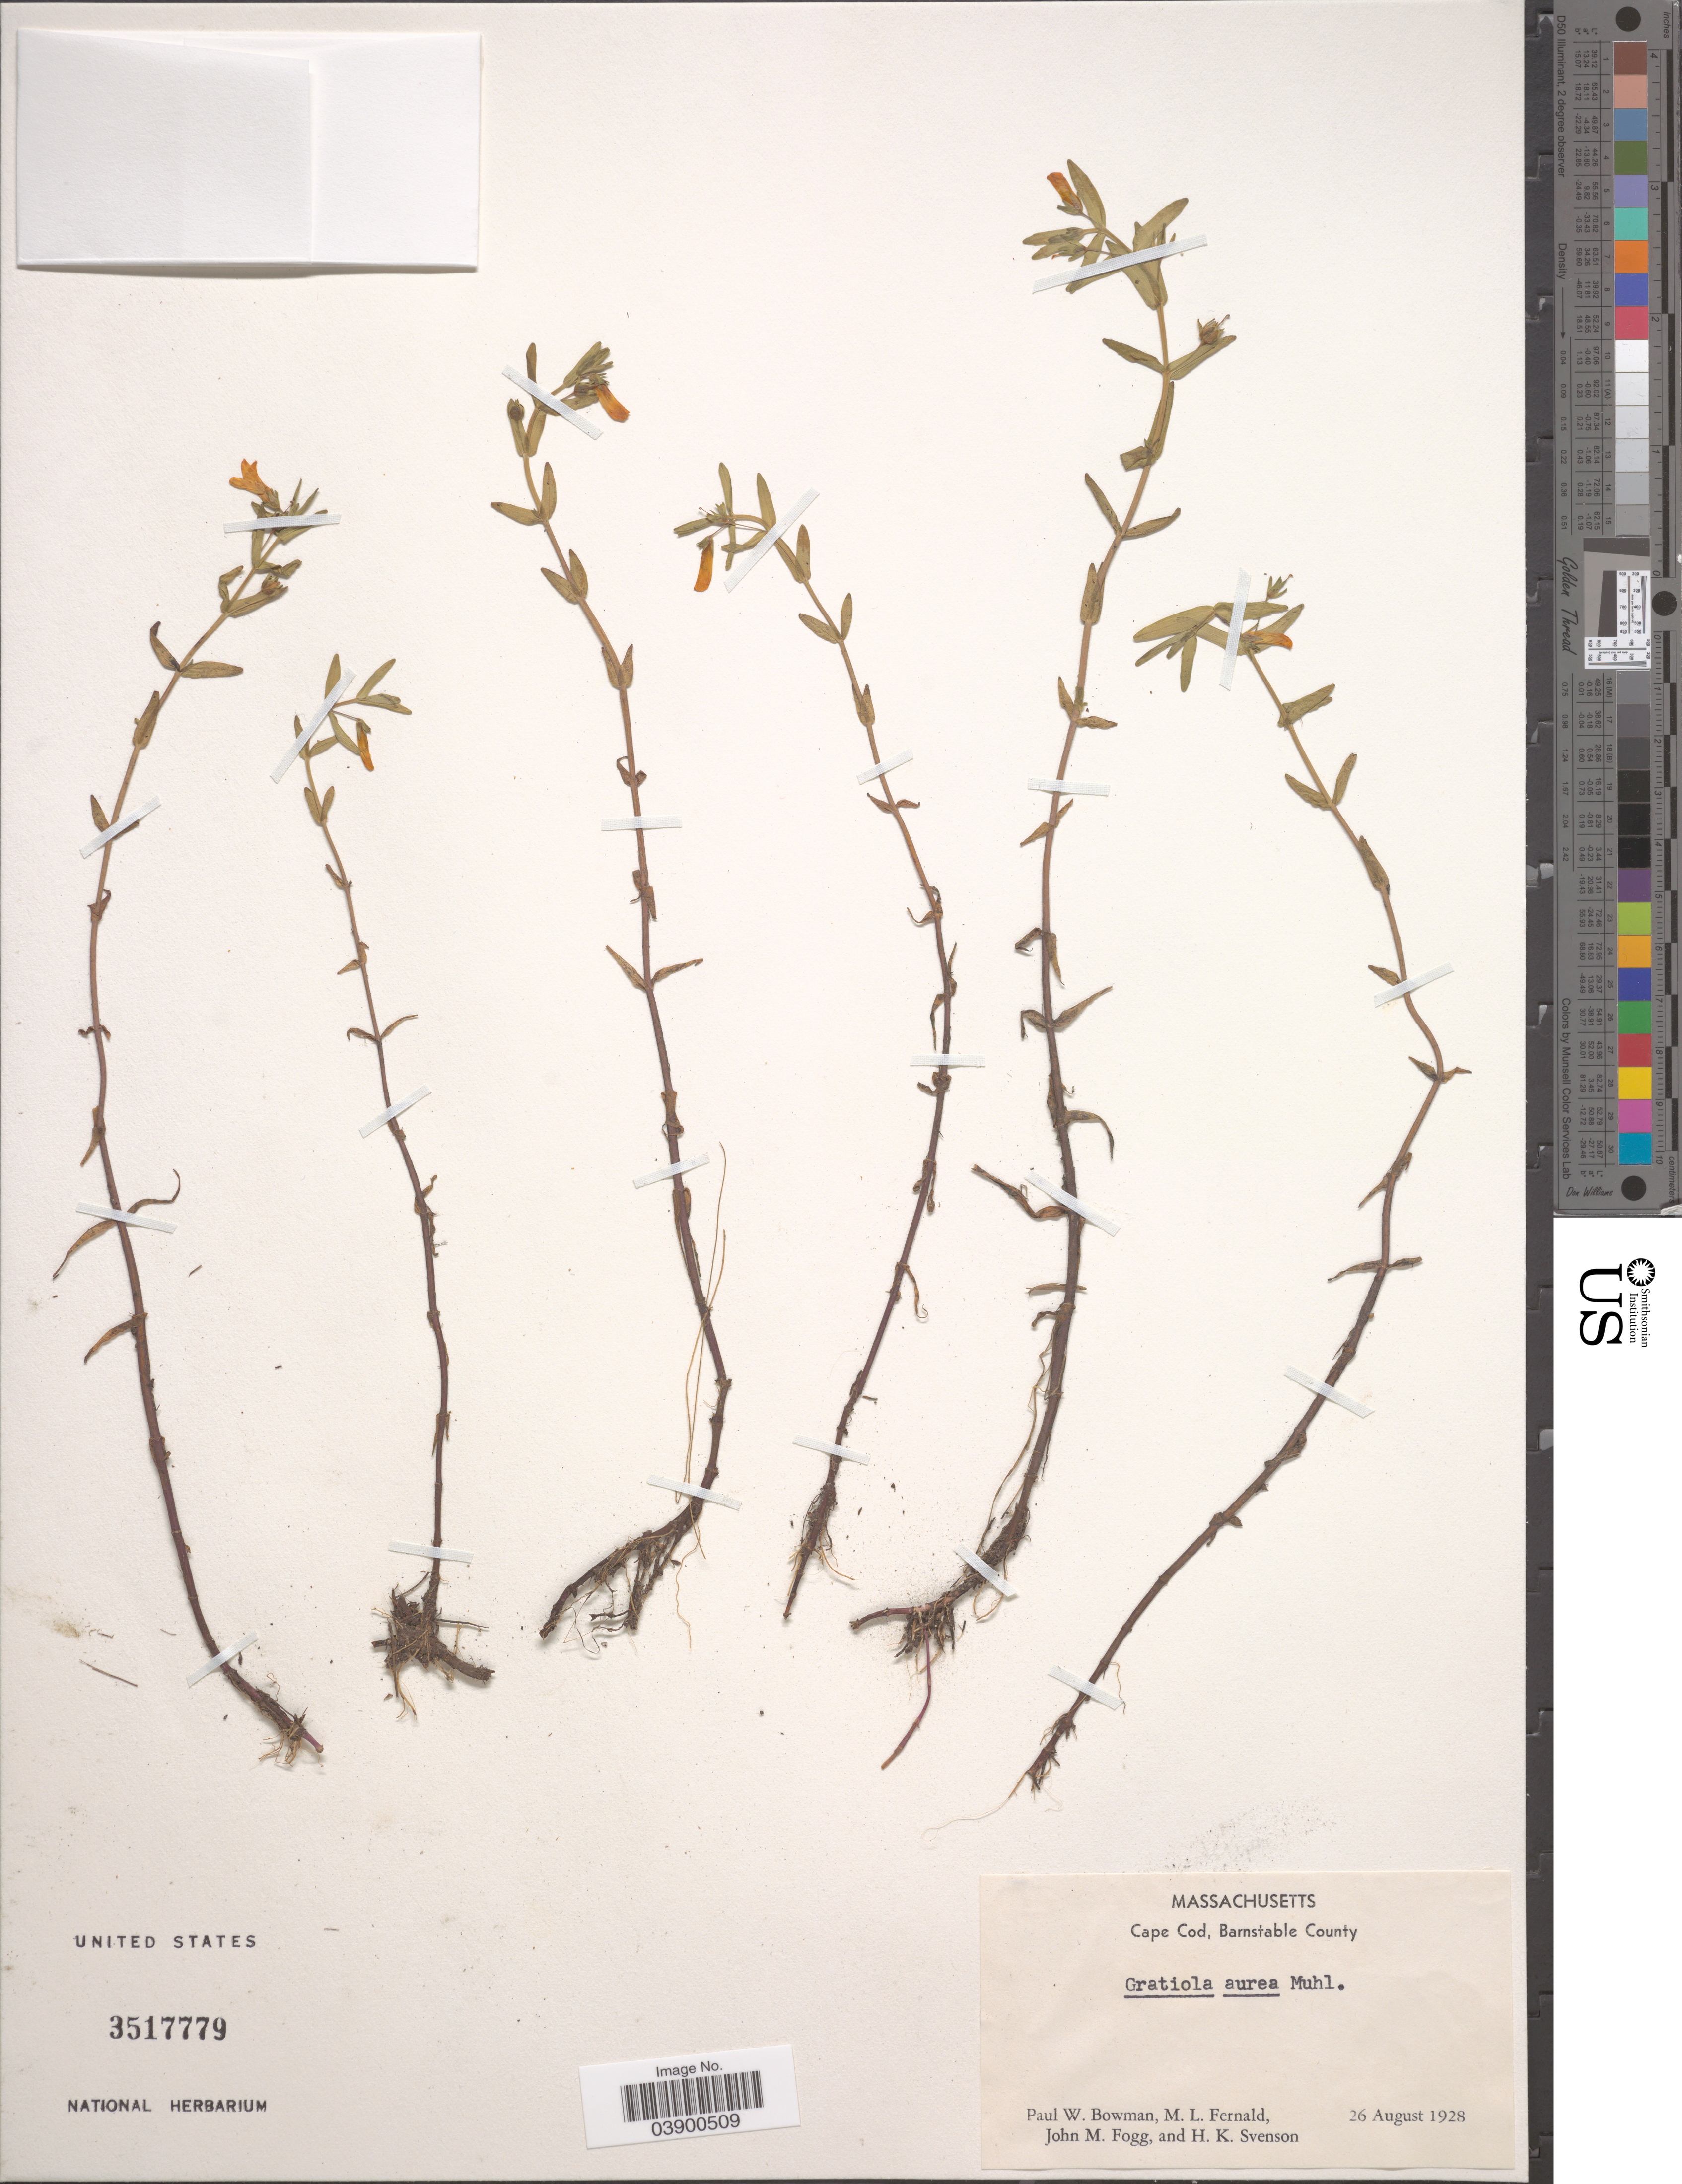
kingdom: Plantae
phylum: Tracheophyta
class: Magnoliopsida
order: Lamiales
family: Plantaginaceae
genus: Gratiola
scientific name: Gratiola aurea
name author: Pursh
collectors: P. Bowman, M. L. Fernald, J. Fogg & H. K. Svenson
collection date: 1928-08-26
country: United States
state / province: Massachusetts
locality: Cape Cod, Barnstable County.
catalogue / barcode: US 3517779